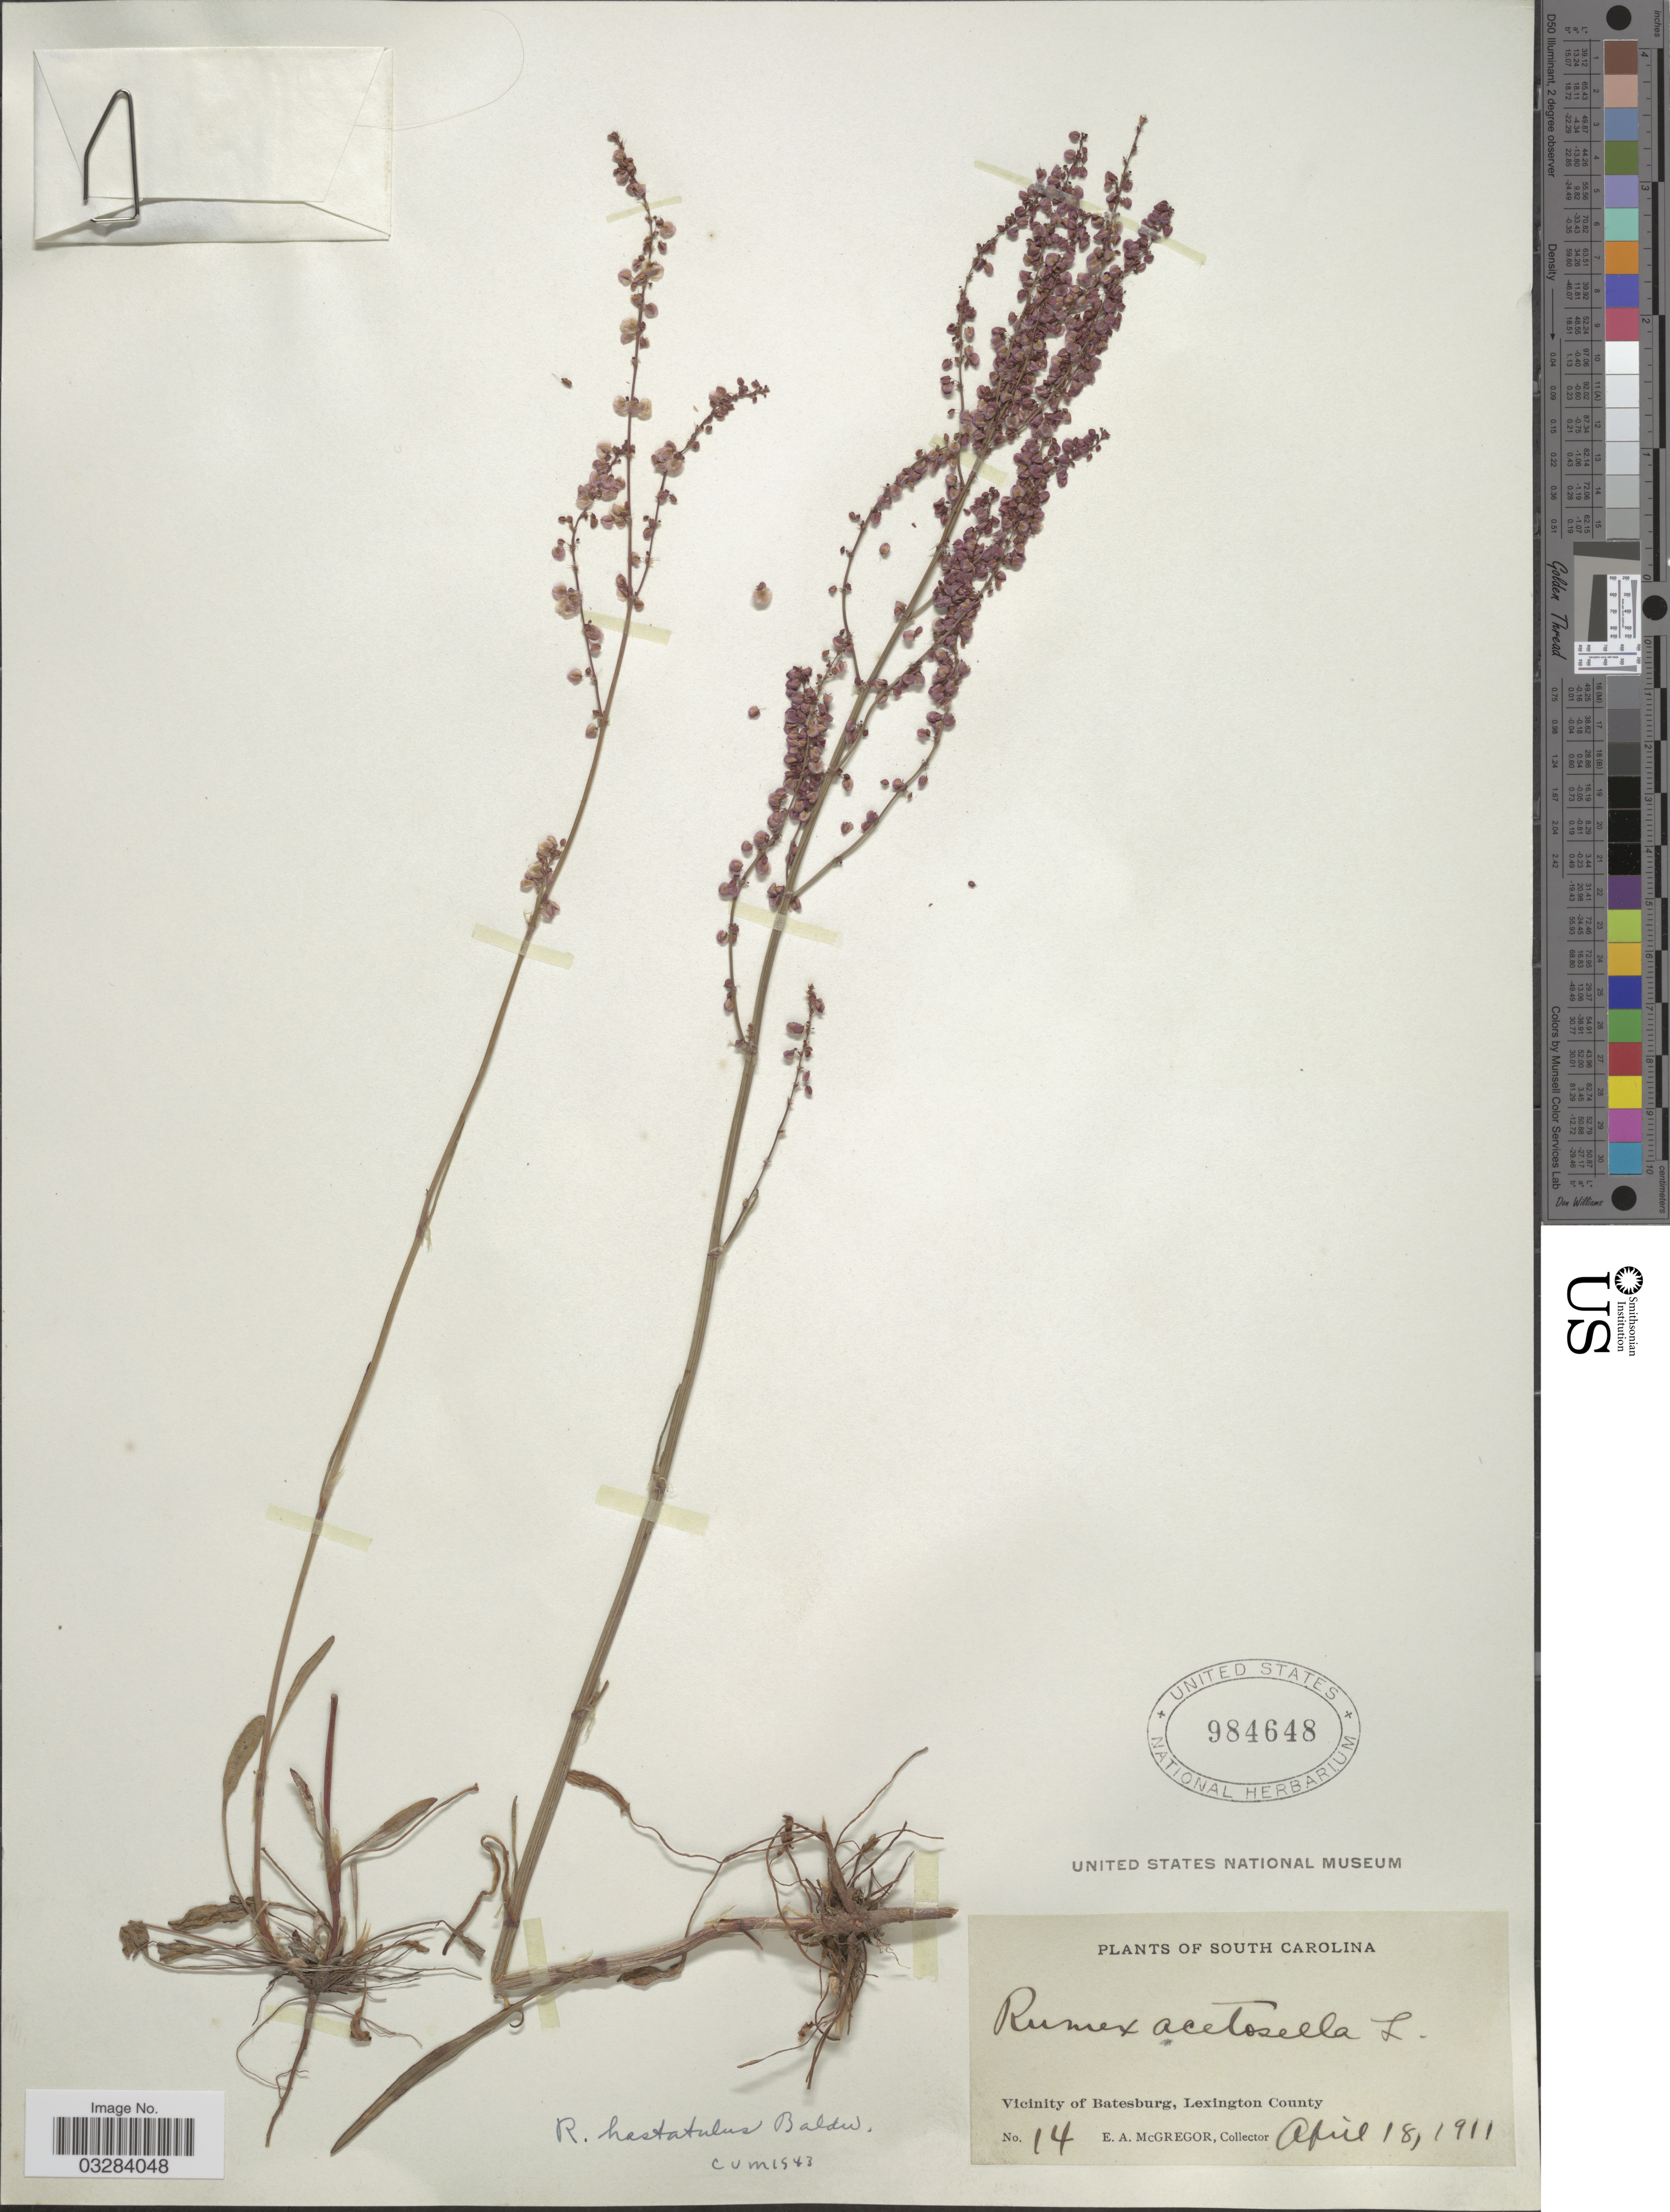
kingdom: Plantae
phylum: Tracheophyta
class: Magnoliopsida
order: Caryophyllales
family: Polygonaceae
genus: Rumex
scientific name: Rumex hastatulus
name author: Baldwin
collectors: E. A. McGregor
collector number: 14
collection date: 1911-04-18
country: United States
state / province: South Carolina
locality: Vicinity of Batesburg, Lexington County.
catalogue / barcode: US 984648